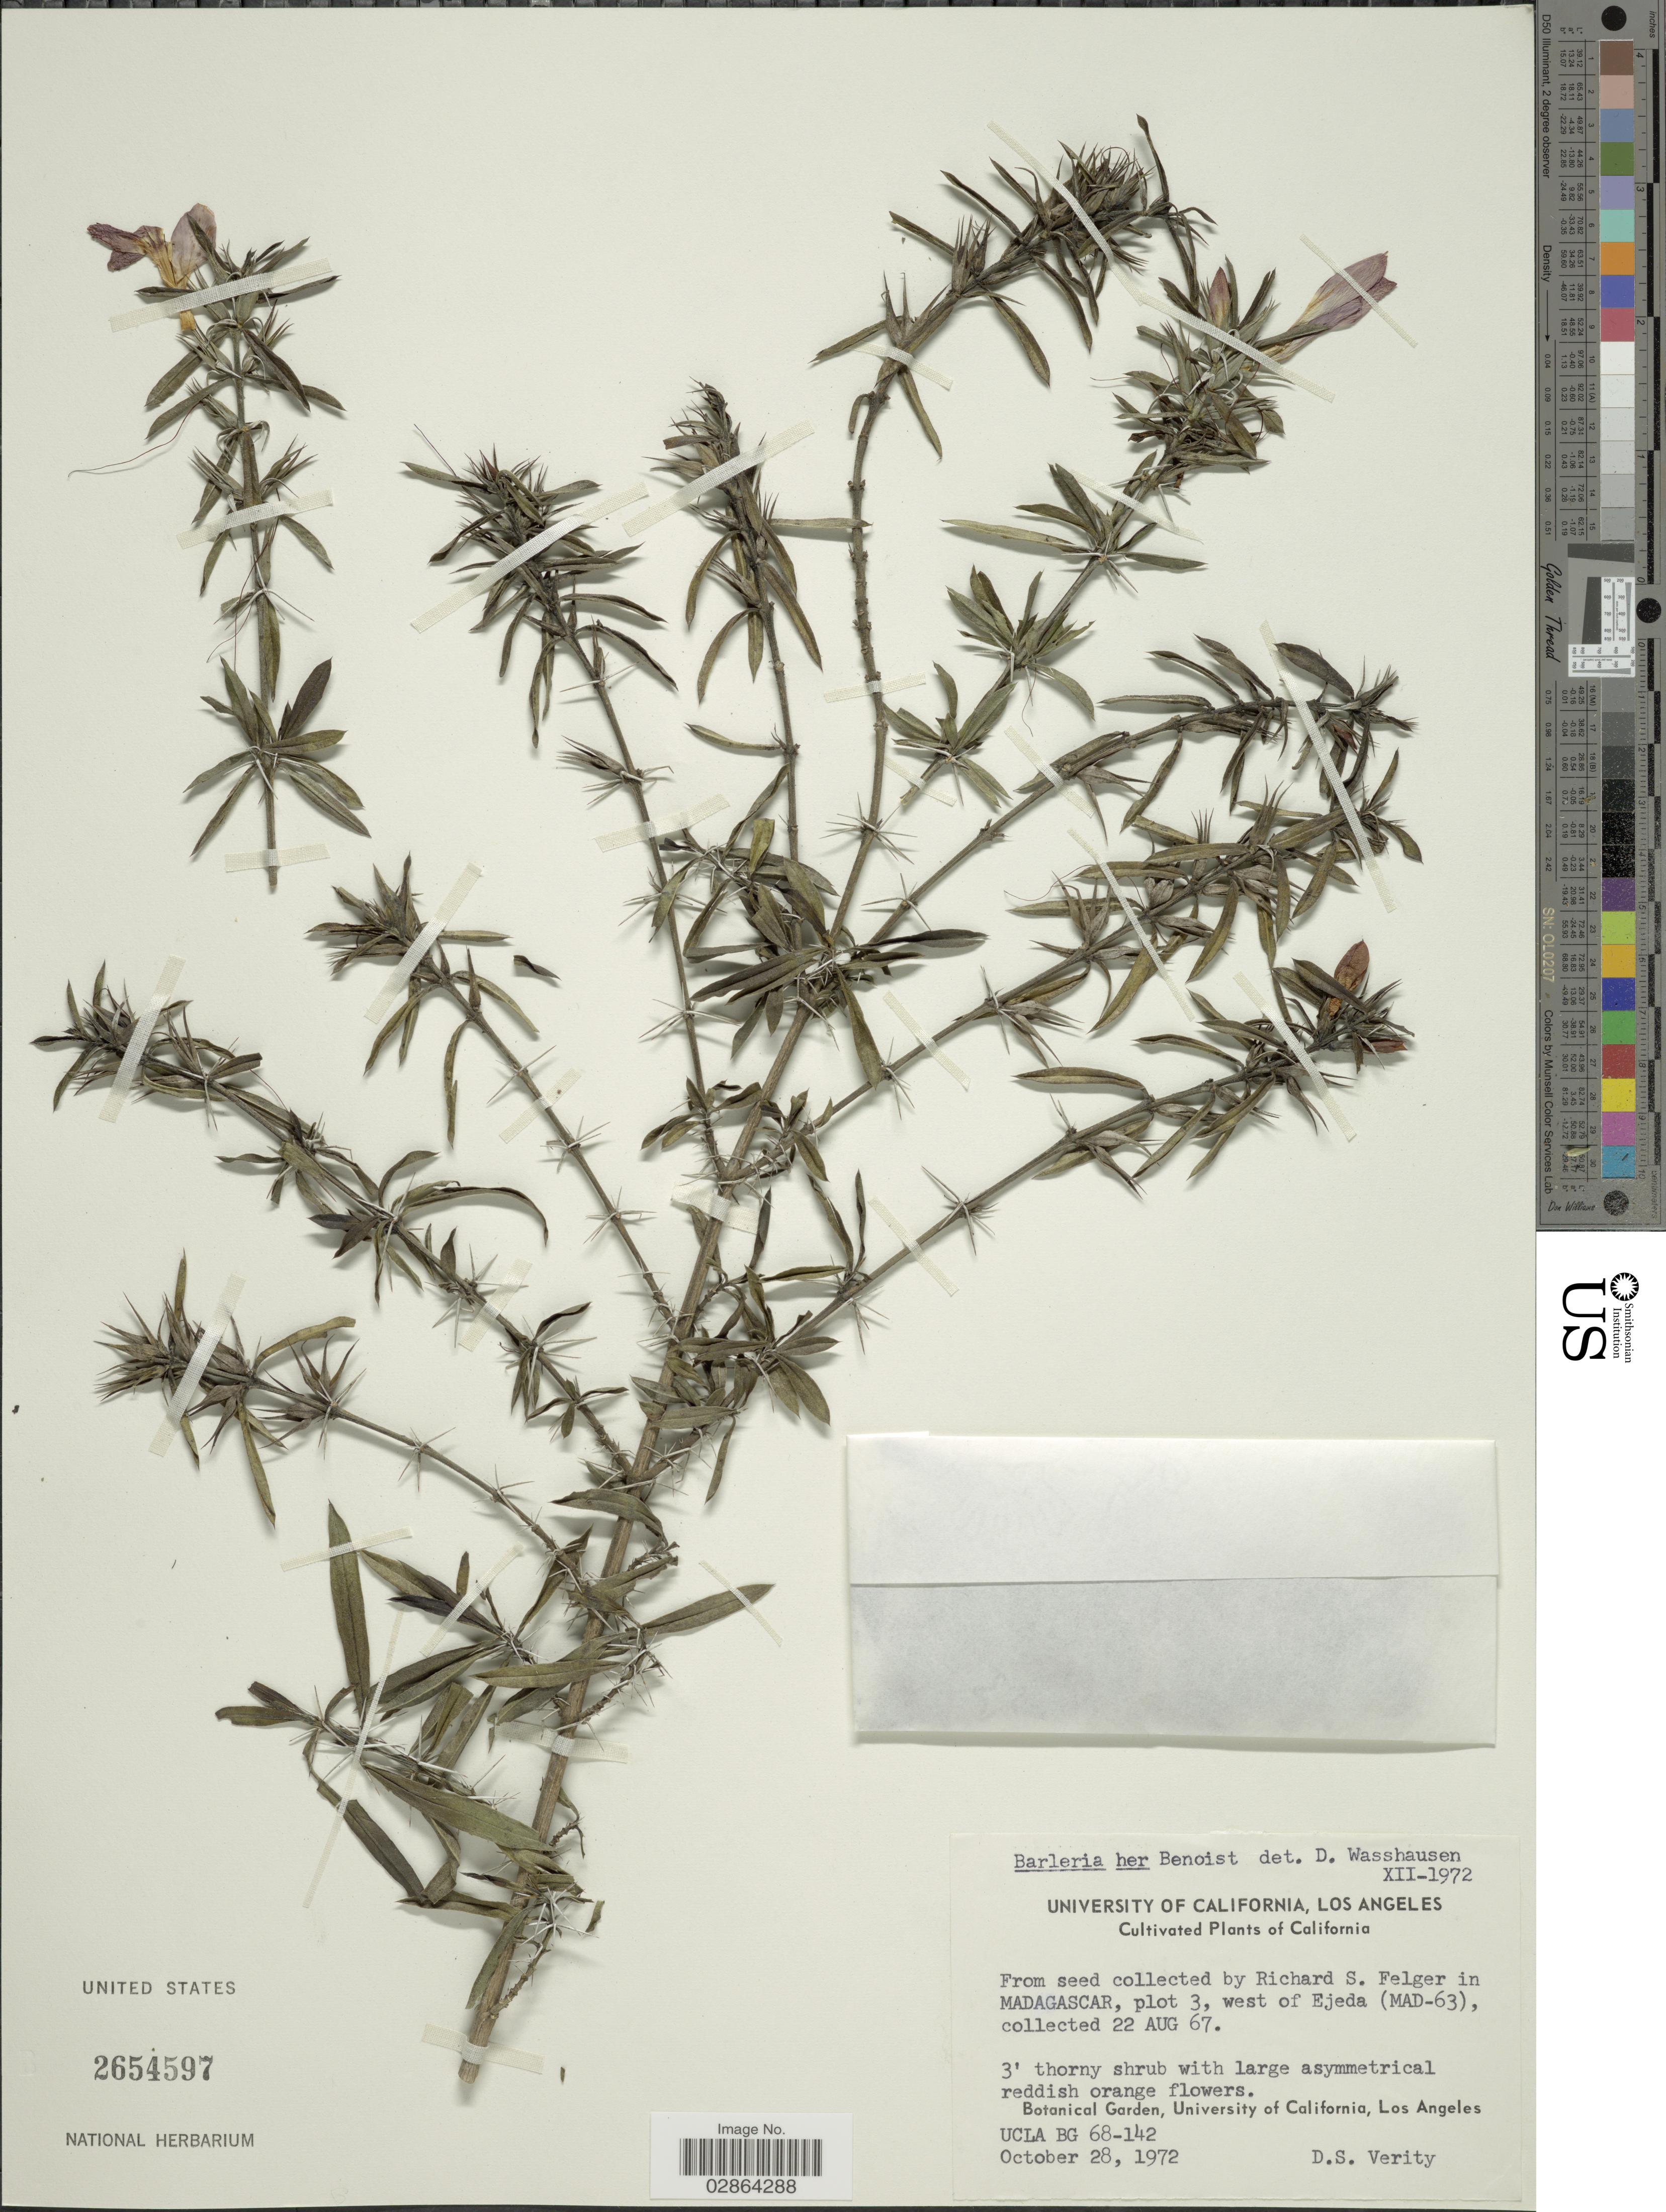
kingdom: Plantae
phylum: Tracheophyta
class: Magnoliopsida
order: Lamiales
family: Acanthaceae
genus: Barleria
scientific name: Barleria her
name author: Benoist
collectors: D. Verity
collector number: UCLA BG 68-142?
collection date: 1972-10-28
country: United States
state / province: California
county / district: Los Angeles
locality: Botanical Garden, University of California, Los Angeles.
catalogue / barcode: US 2654597